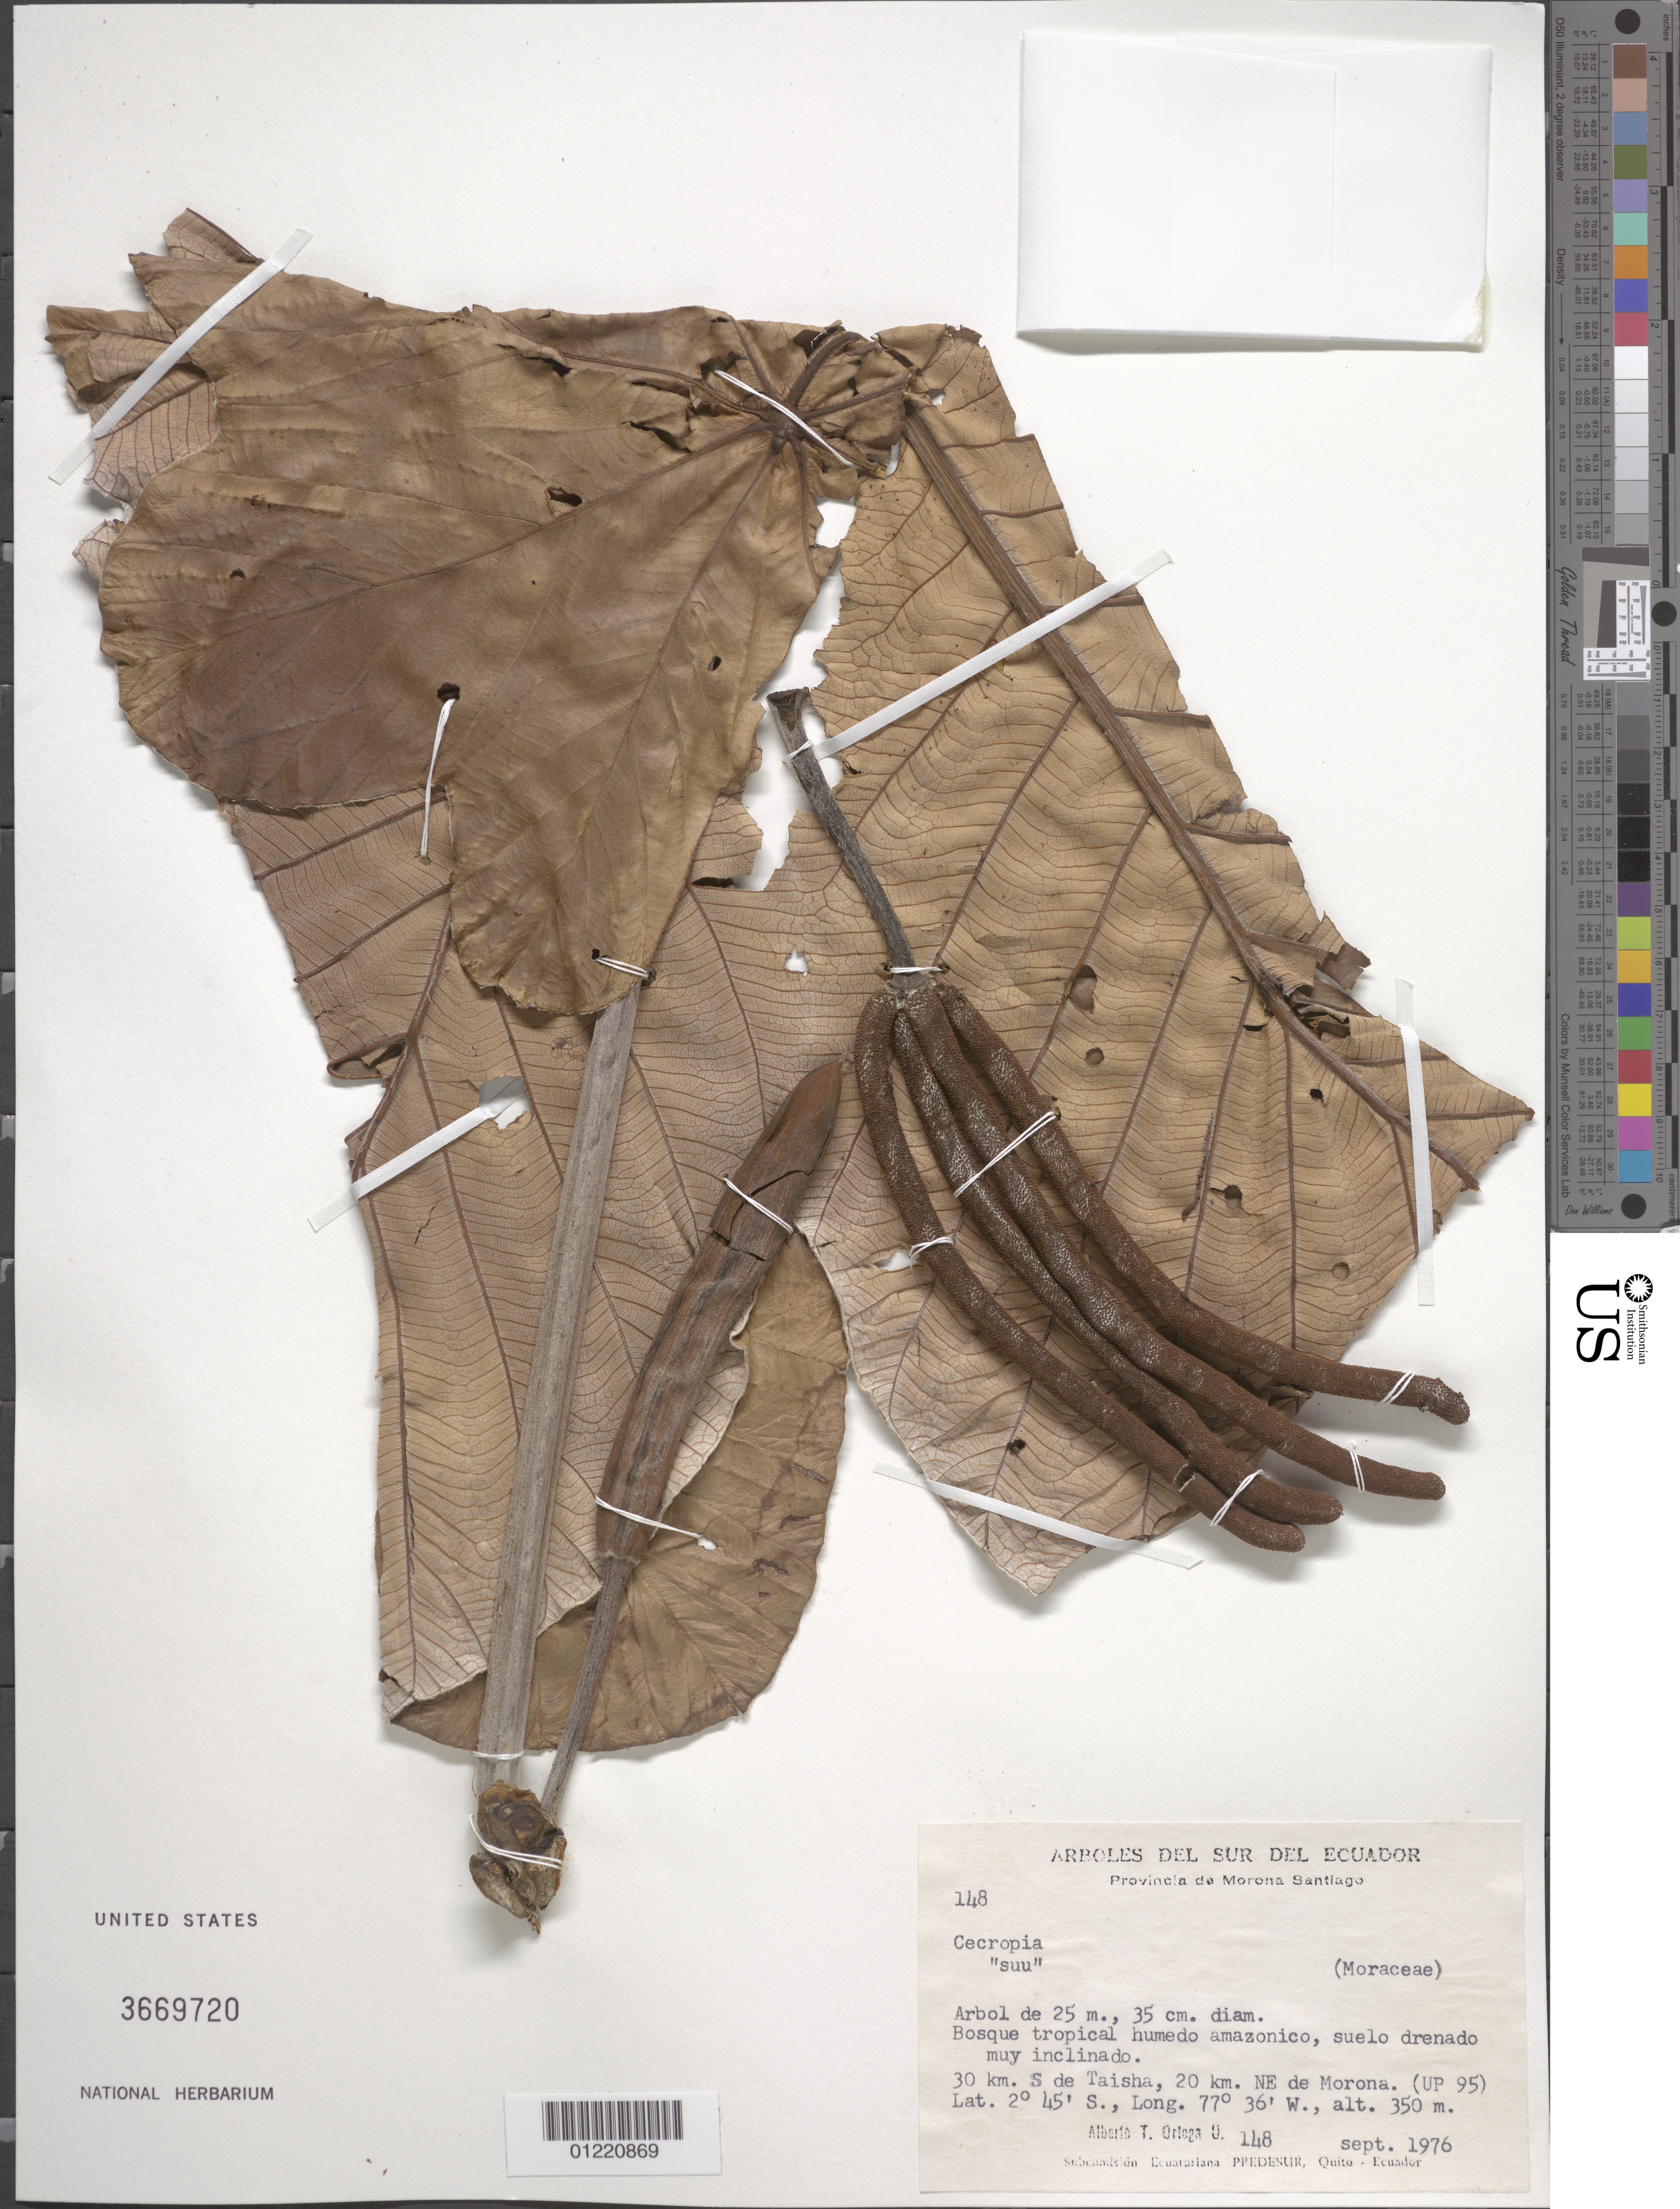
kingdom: Plantae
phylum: Tracheophyta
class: Magnoliopsida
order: Rosales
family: Urticaceae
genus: Cecropia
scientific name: Cecropia sp.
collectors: A. T. Ortega U.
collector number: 148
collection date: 1976-09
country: Ecuador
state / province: Morona-Santiago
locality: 30 km S de Taisha, 20 km NE de Morona (UP 95)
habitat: Bosque tropical humedo amazonico, suelo drenado muy inclinado.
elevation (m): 350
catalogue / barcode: US 3669720